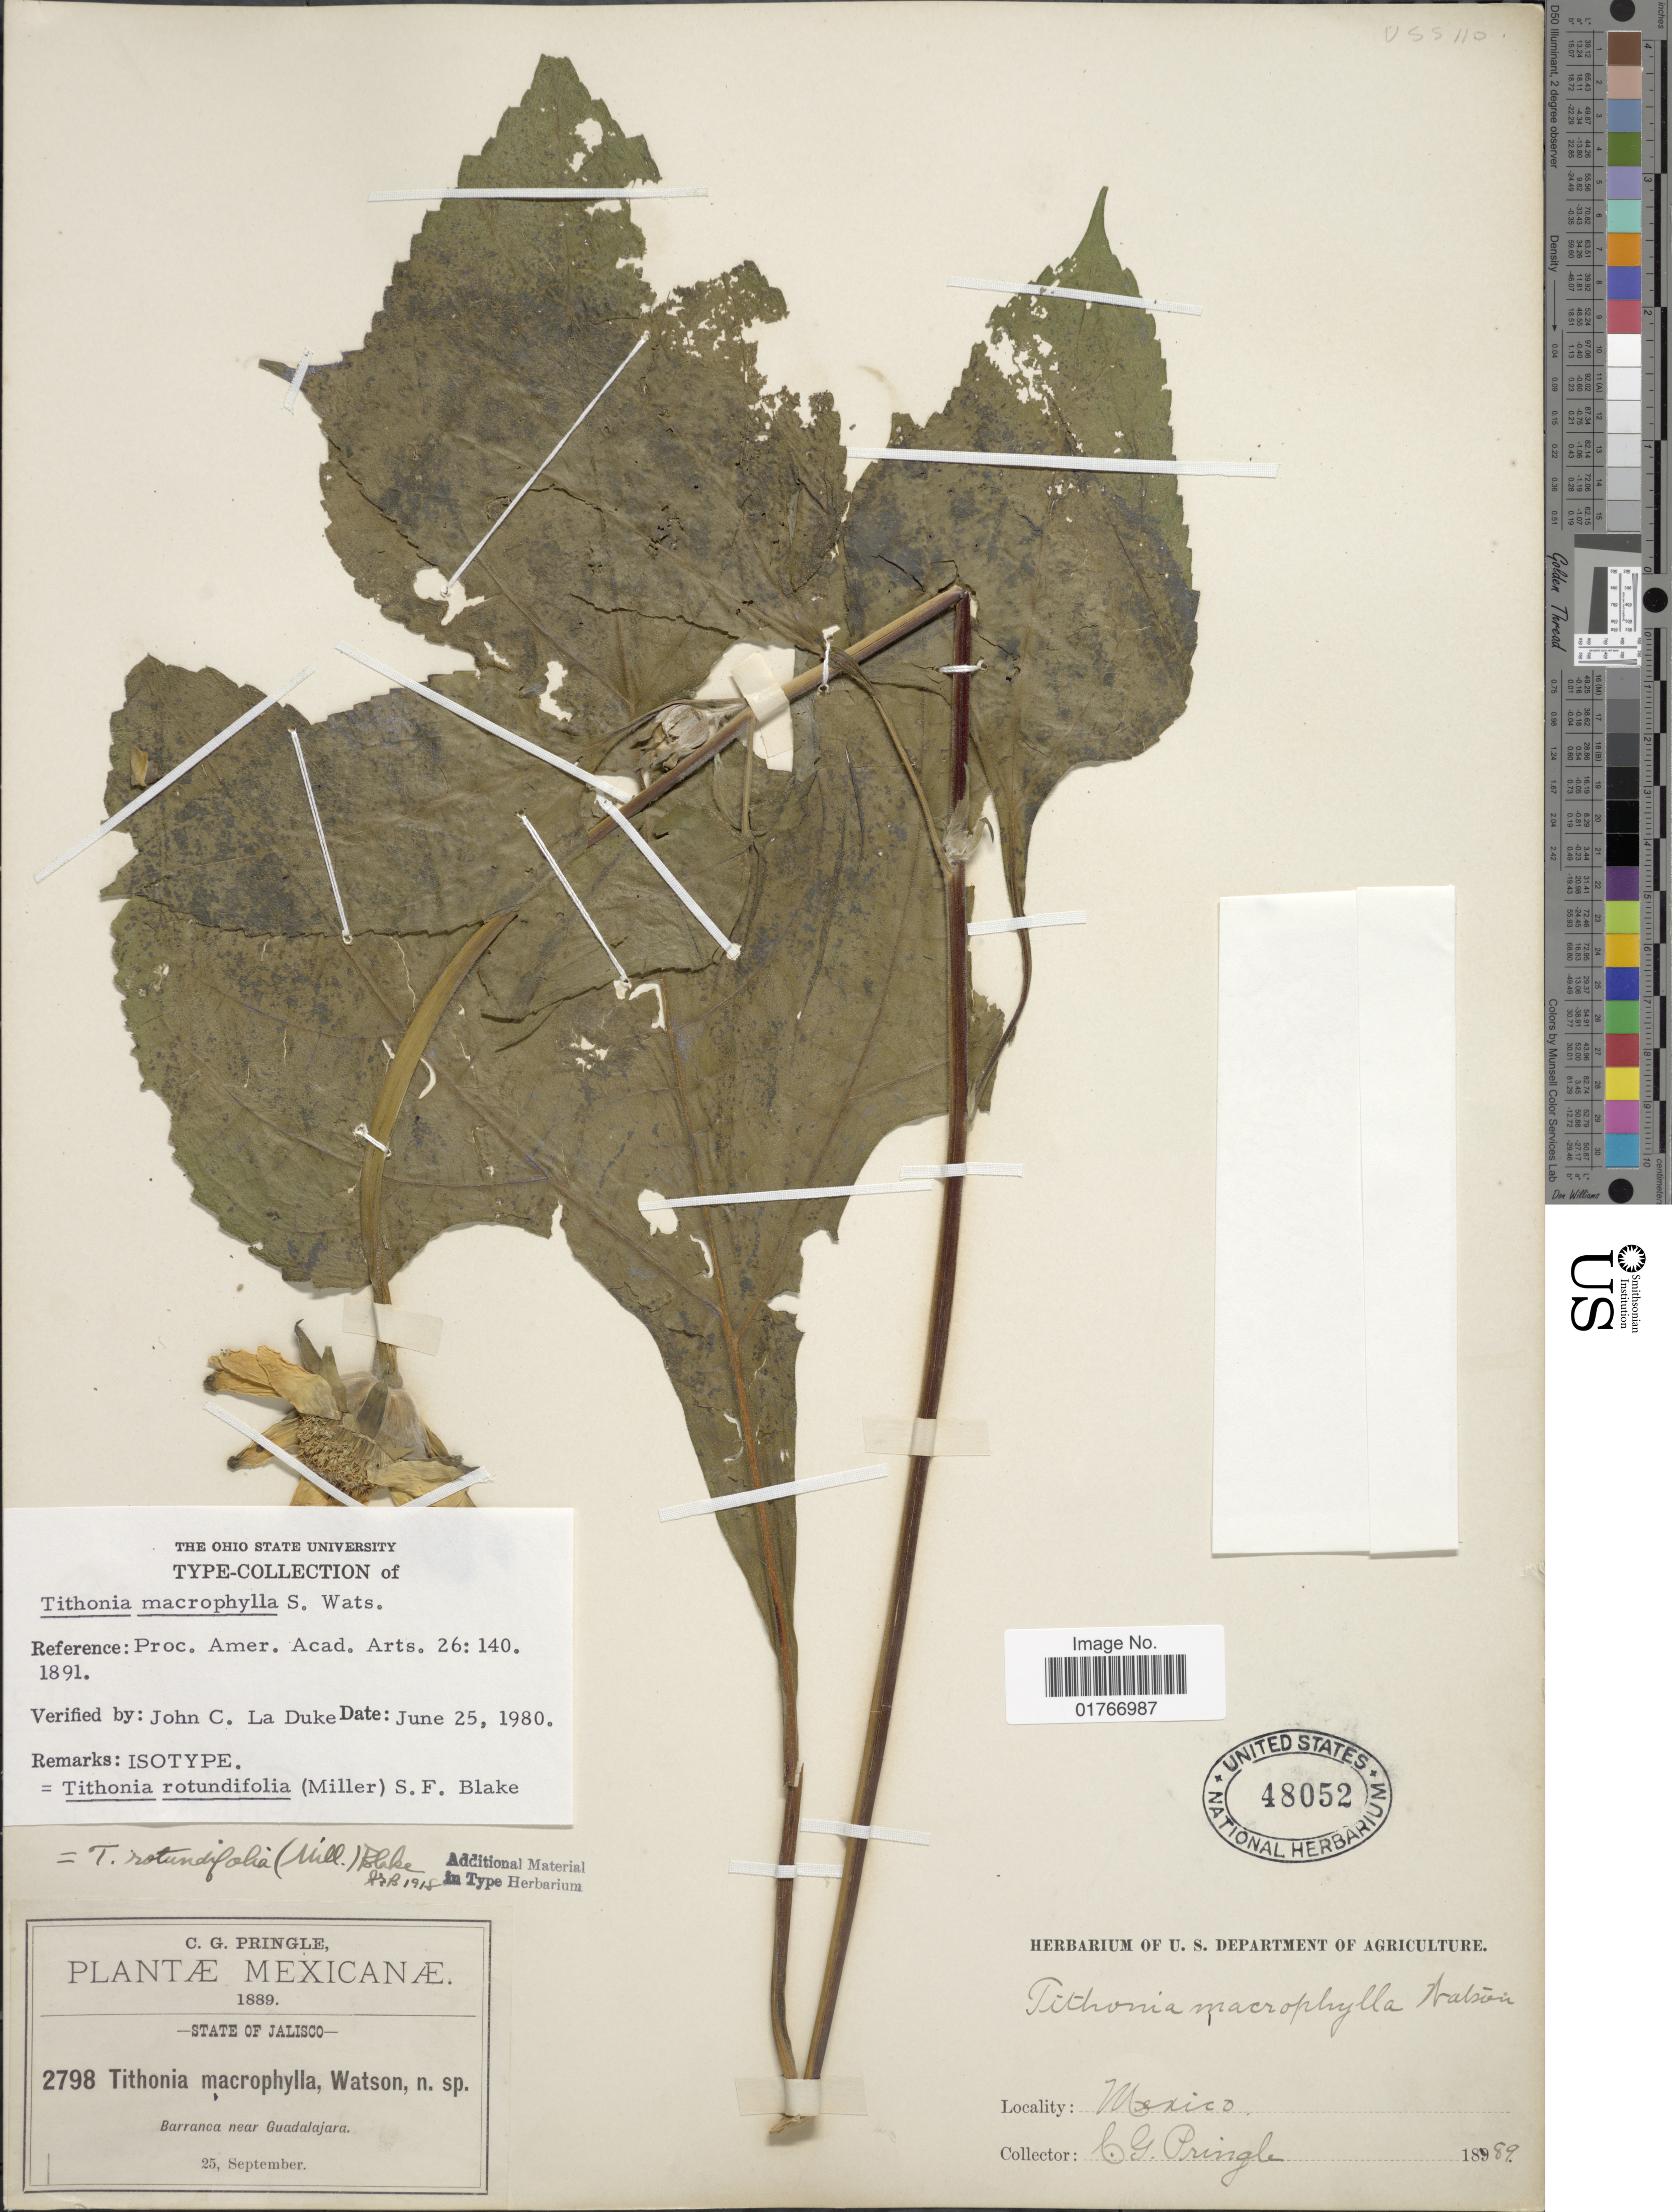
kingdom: Plantae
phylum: Tracheophyta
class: Magnoliopsida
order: Asterales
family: Asteraceae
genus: Tithonia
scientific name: Tithonia rotundifolia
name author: (Mill.) S.F. Blake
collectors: C. G. Pringle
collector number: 2798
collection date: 1889-09-25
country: Mexico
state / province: Jalisco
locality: Barranca near Guadalajara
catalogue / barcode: US 48052